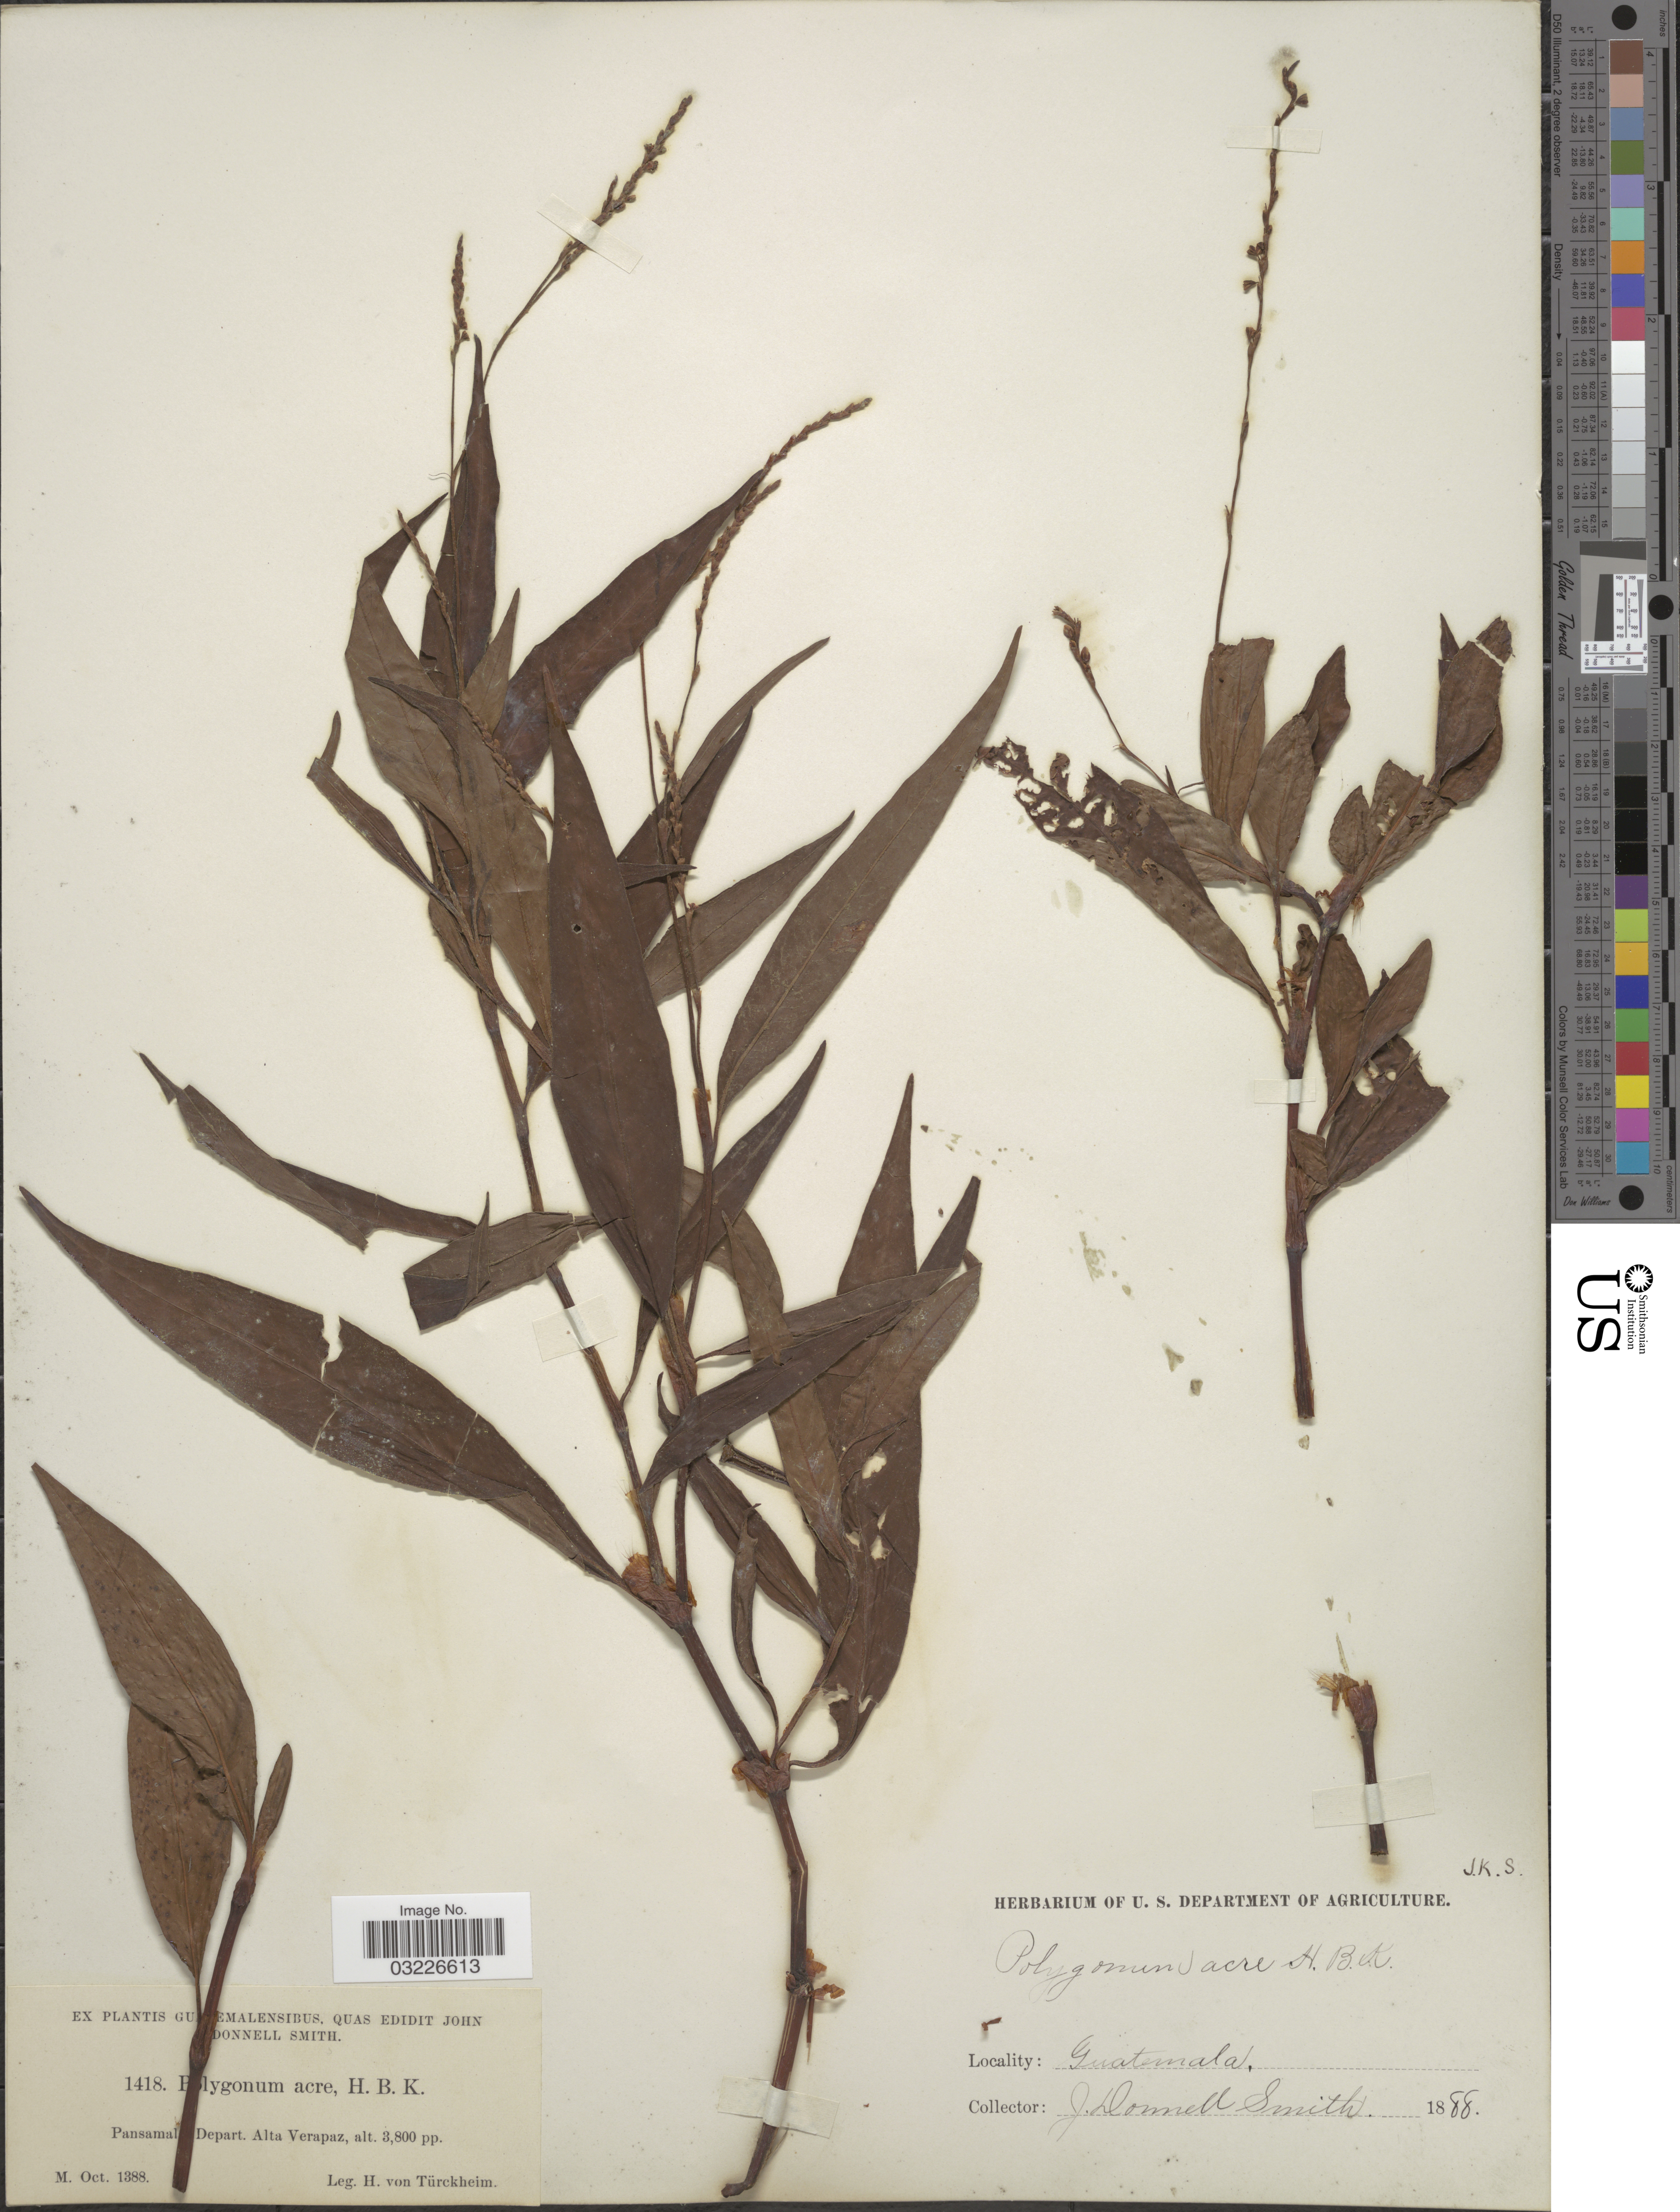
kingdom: Plantae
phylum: Tracheophyta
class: Magnoliopsida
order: Caryophyllales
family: Polygonaceae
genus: Polygonum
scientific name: Polygonum opelousanum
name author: Riddell ex Small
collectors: H. von Türckheim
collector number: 1418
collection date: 1888-10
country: Guatemala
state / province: Alta Verapaz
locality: Pansamala